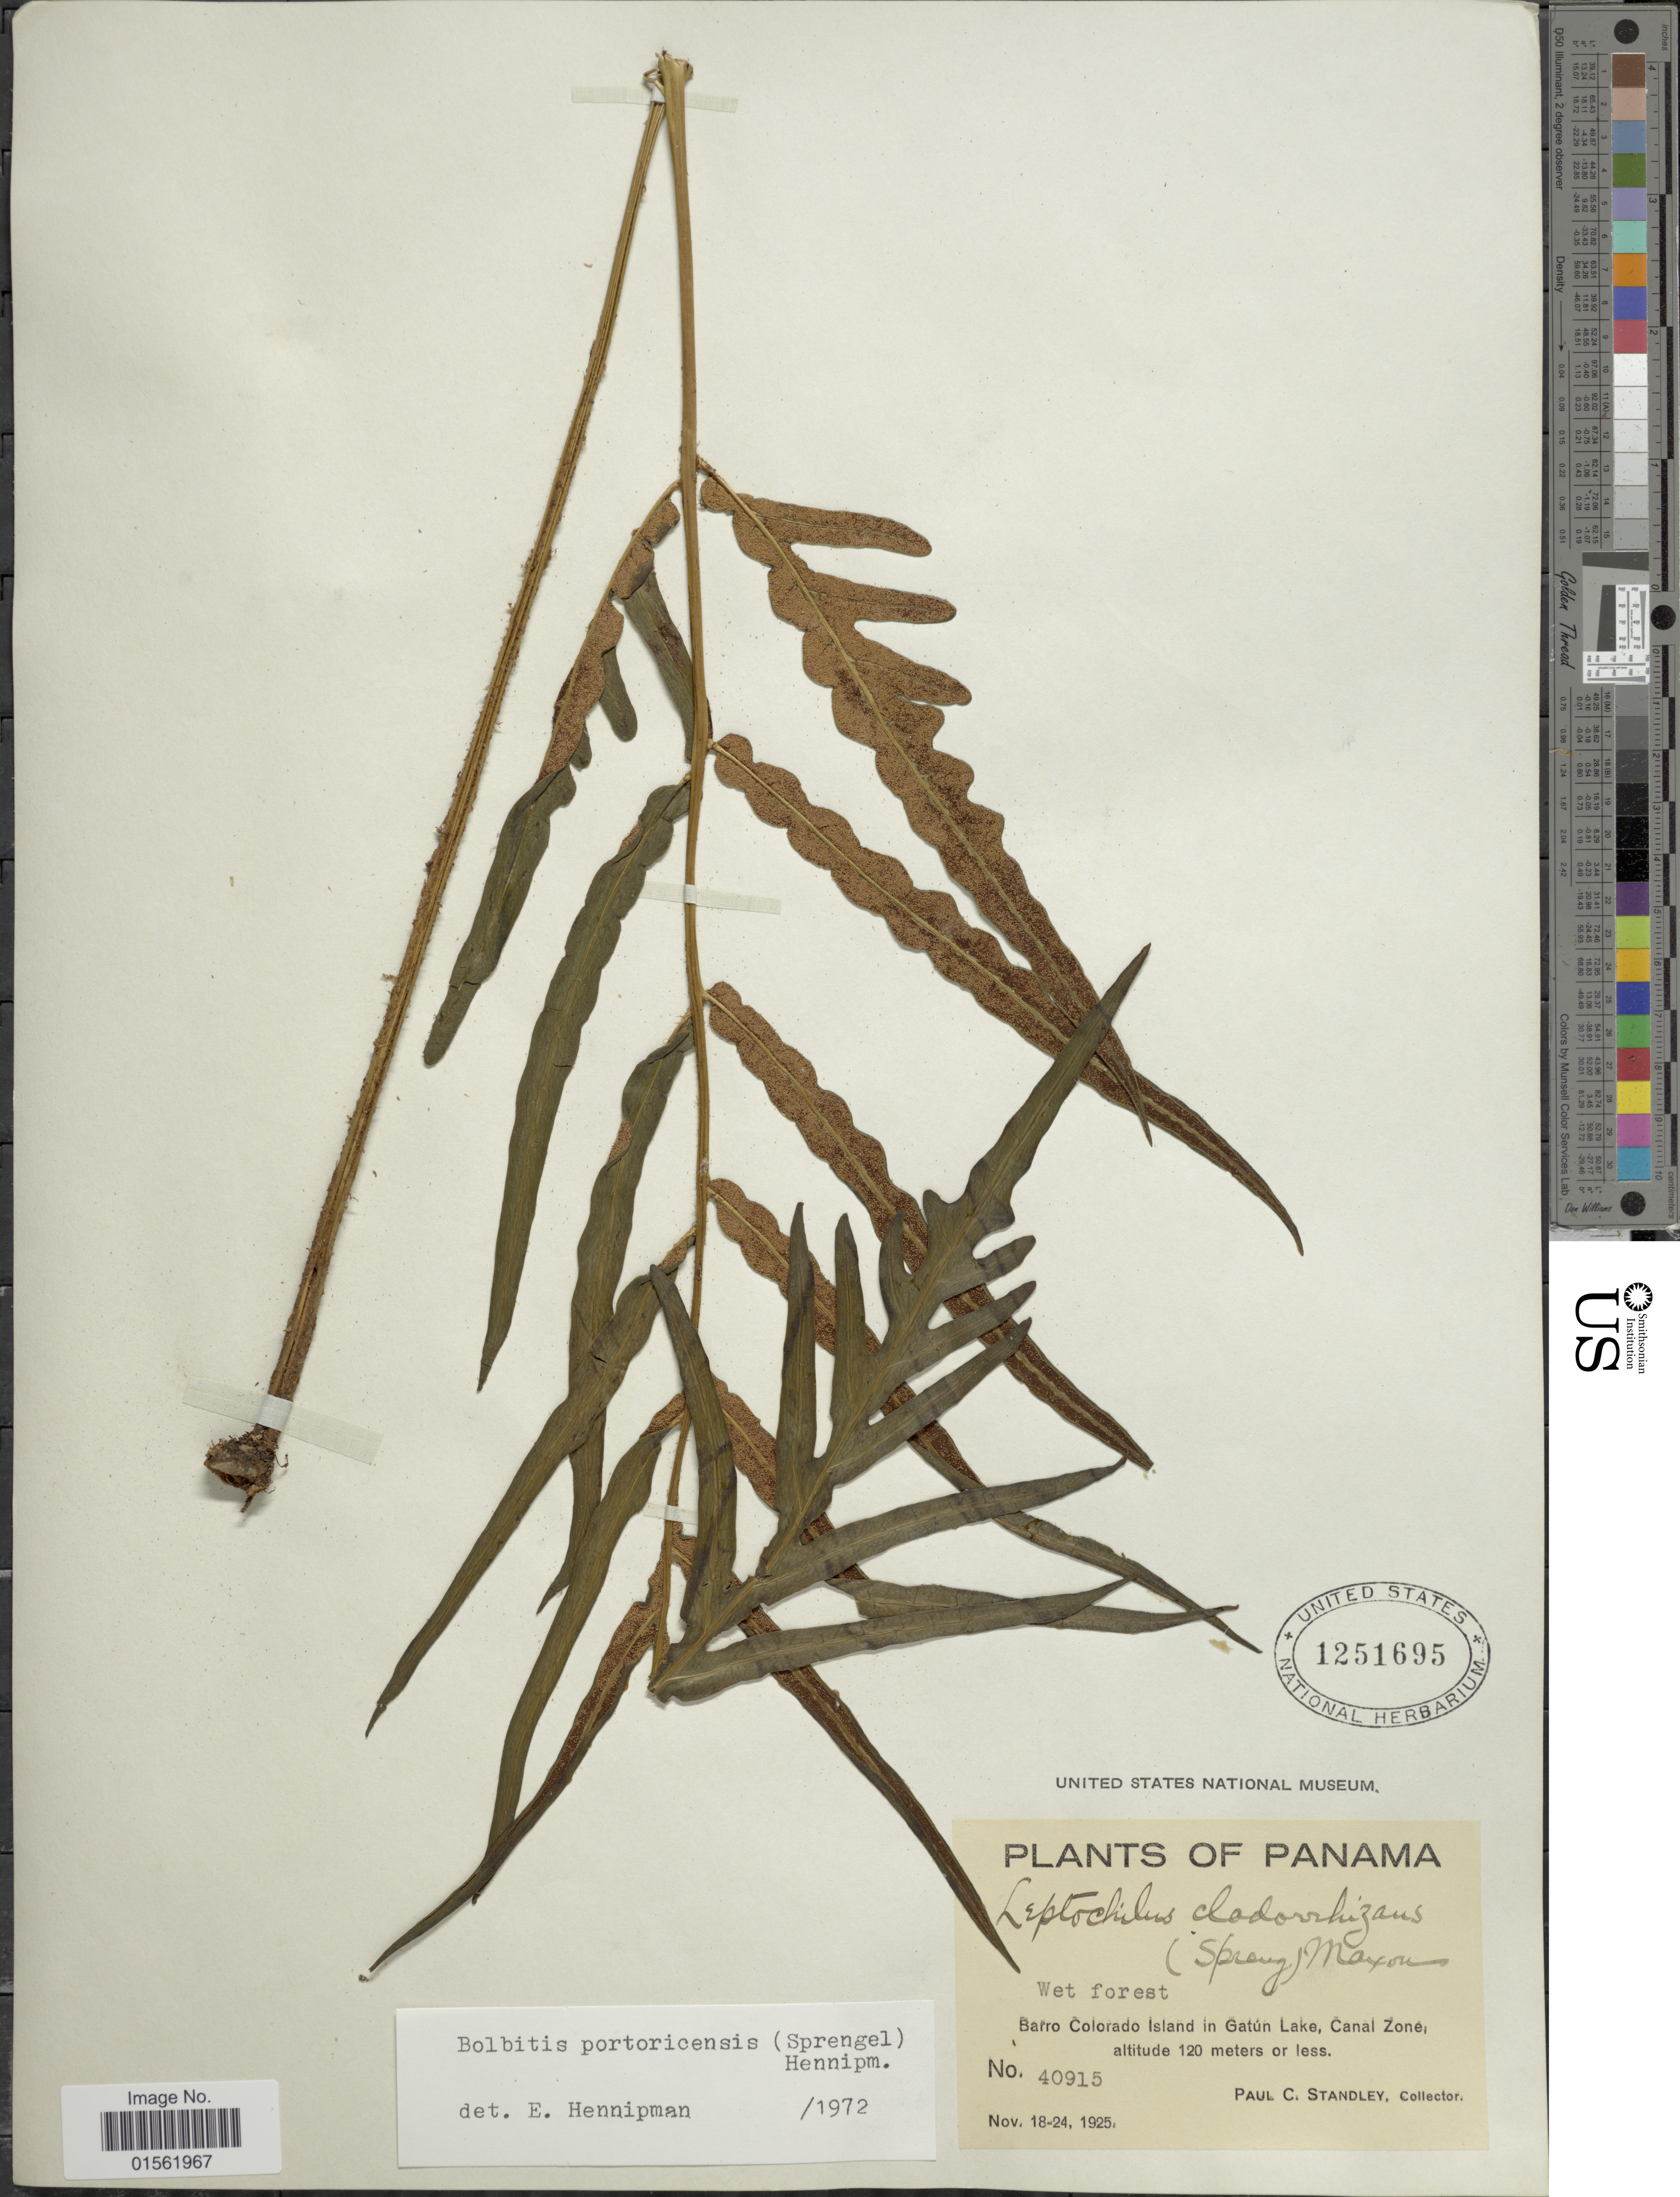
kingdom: Plantae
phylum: Tracheophyta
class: Polypodiopsida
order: Polypodiales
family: Dryopteridaceae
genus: Bolbitis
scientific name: Bolbitis portoricensis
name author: (Spreng.) Hennipman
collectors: P. C. Standley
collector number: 40915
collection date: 1925-11-18/1925-11-24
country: Panama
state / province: Panamá Oeste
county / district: Canal Zone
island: Barro Colorado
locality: Barro Colorado Island in Gatún Lake, Canal Zone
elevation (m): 120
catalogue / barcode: US 1251695